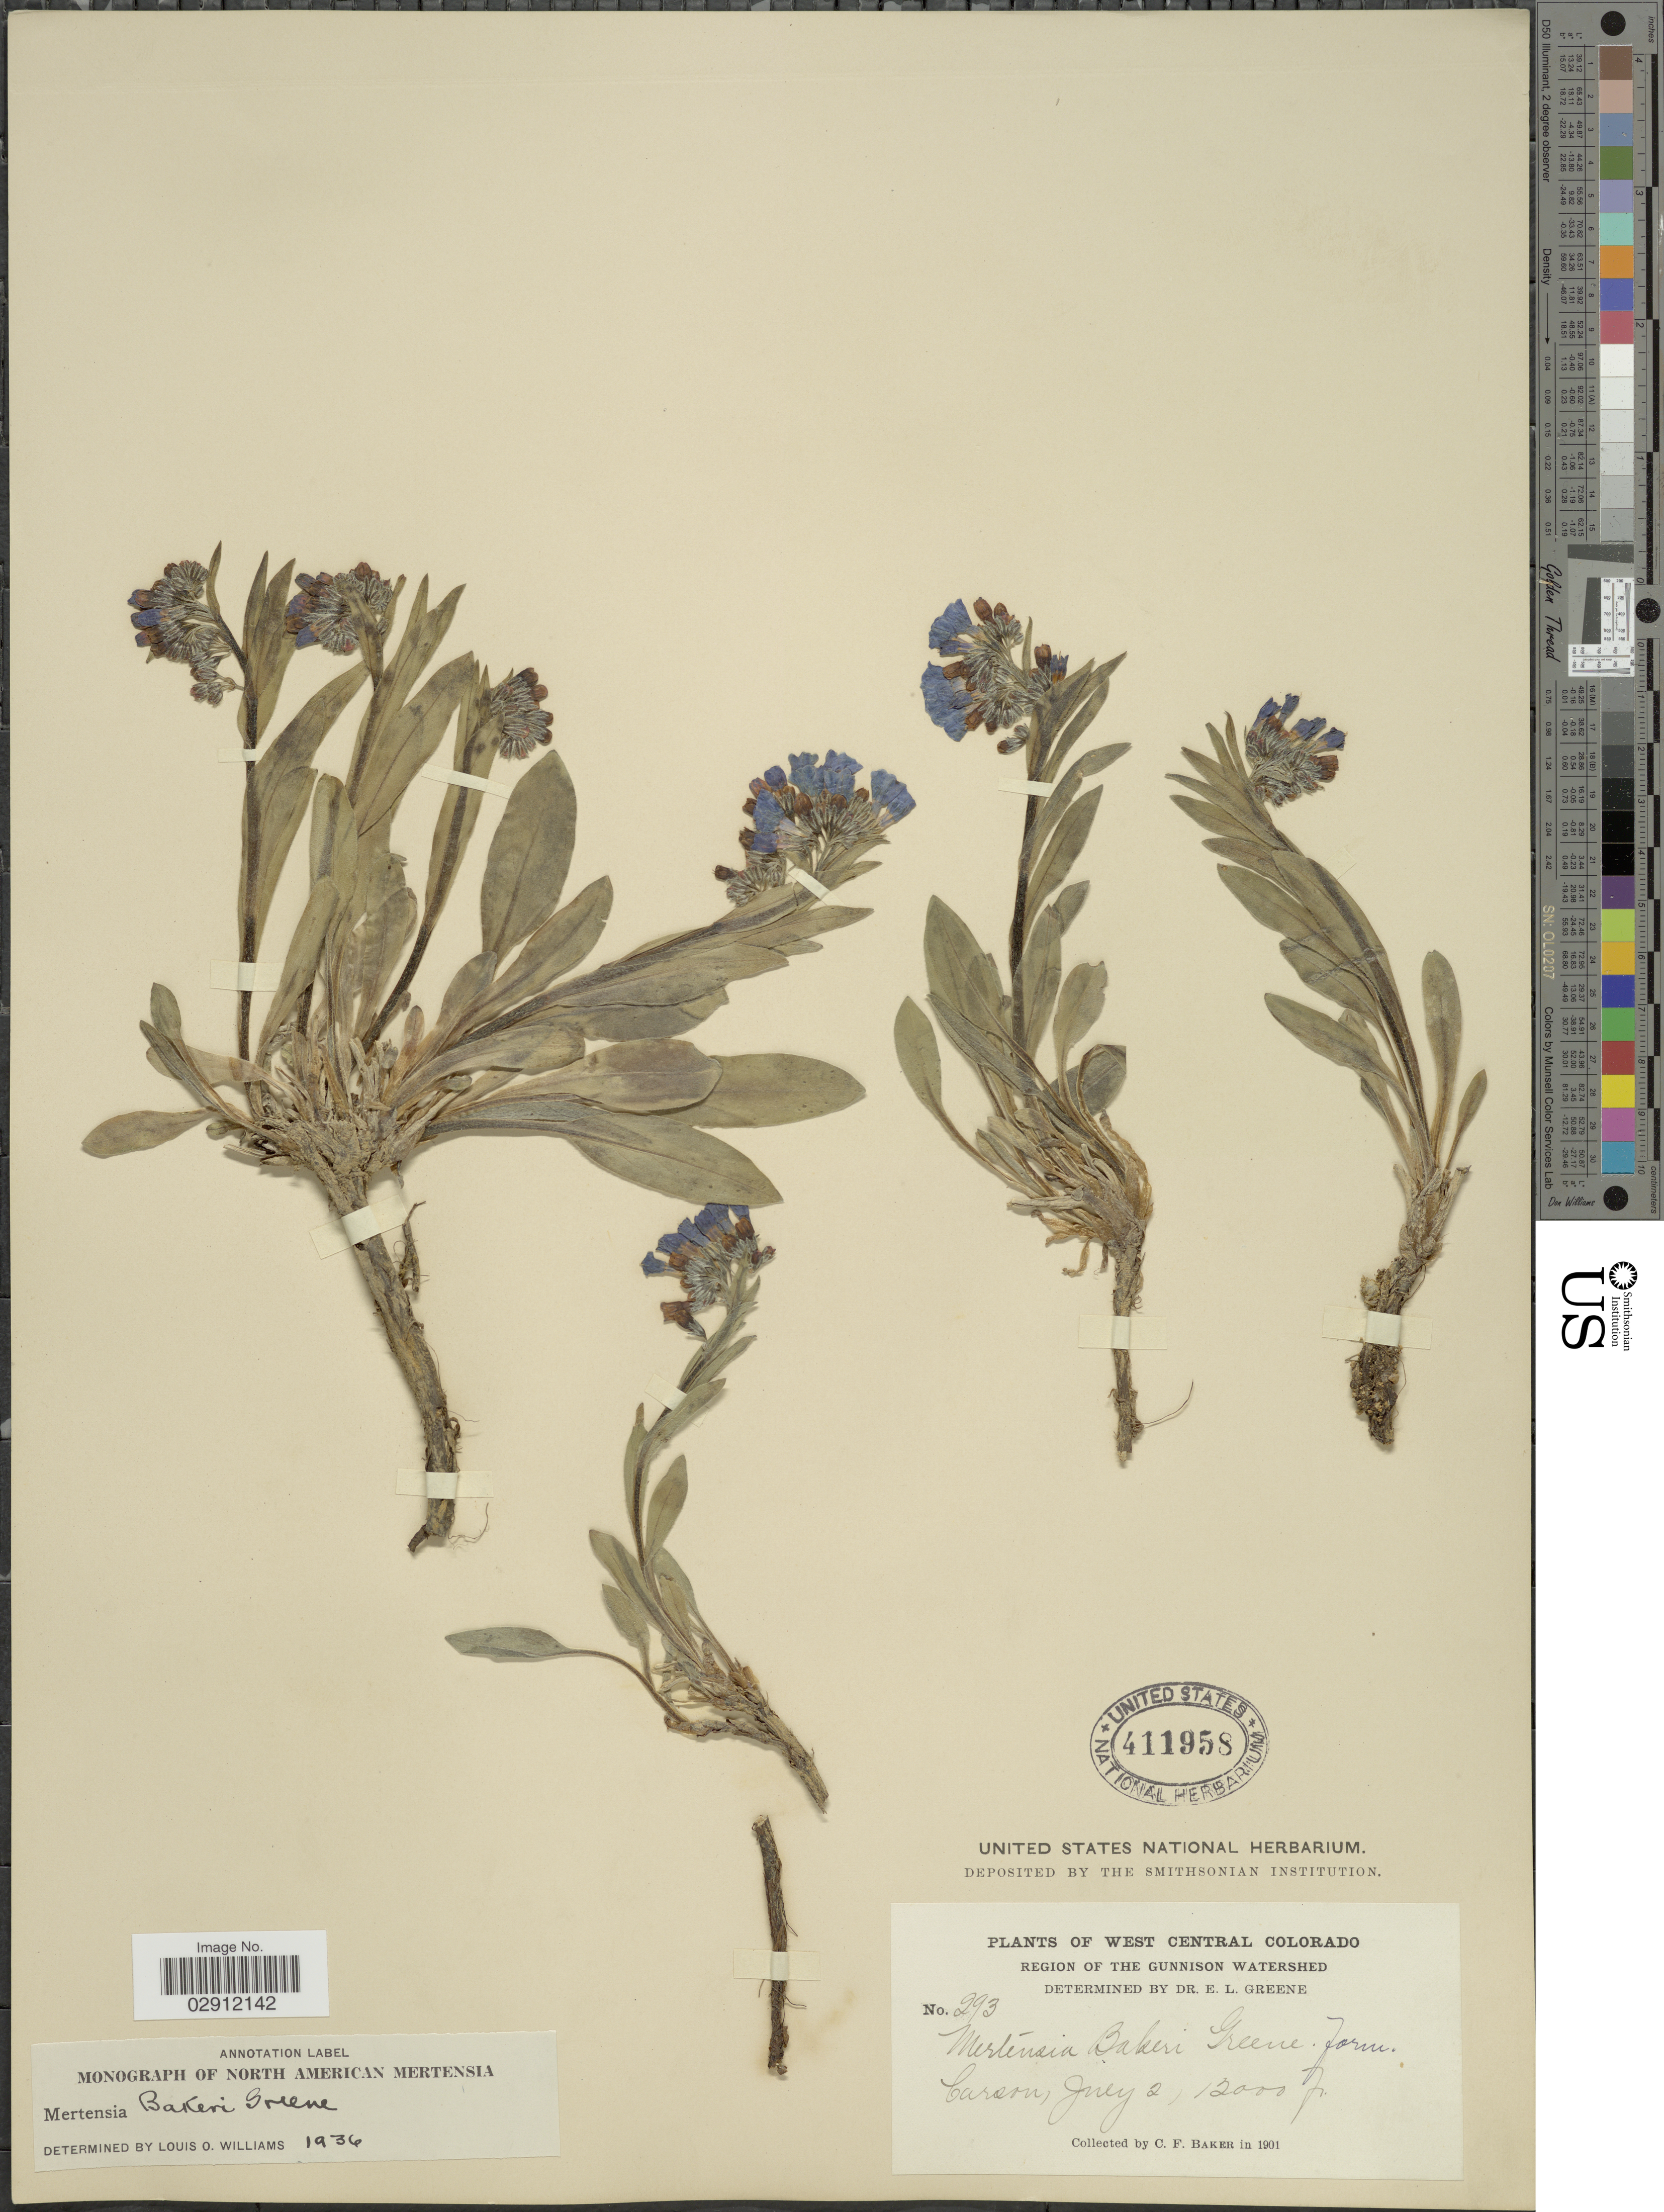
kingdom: Plantae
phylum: Tracheophyta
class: Magnoliopsida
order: Boraginales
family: Boraginaceae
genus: Mertensia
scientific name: Mertensia bakeri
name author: Greene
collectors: C. F. Baker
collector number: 293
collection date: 1901-07-02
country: United States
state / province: Colorado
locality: West Central Colorado. Region of the Gunnison watershed. Carson.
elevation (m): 3658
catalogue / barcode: US 411958